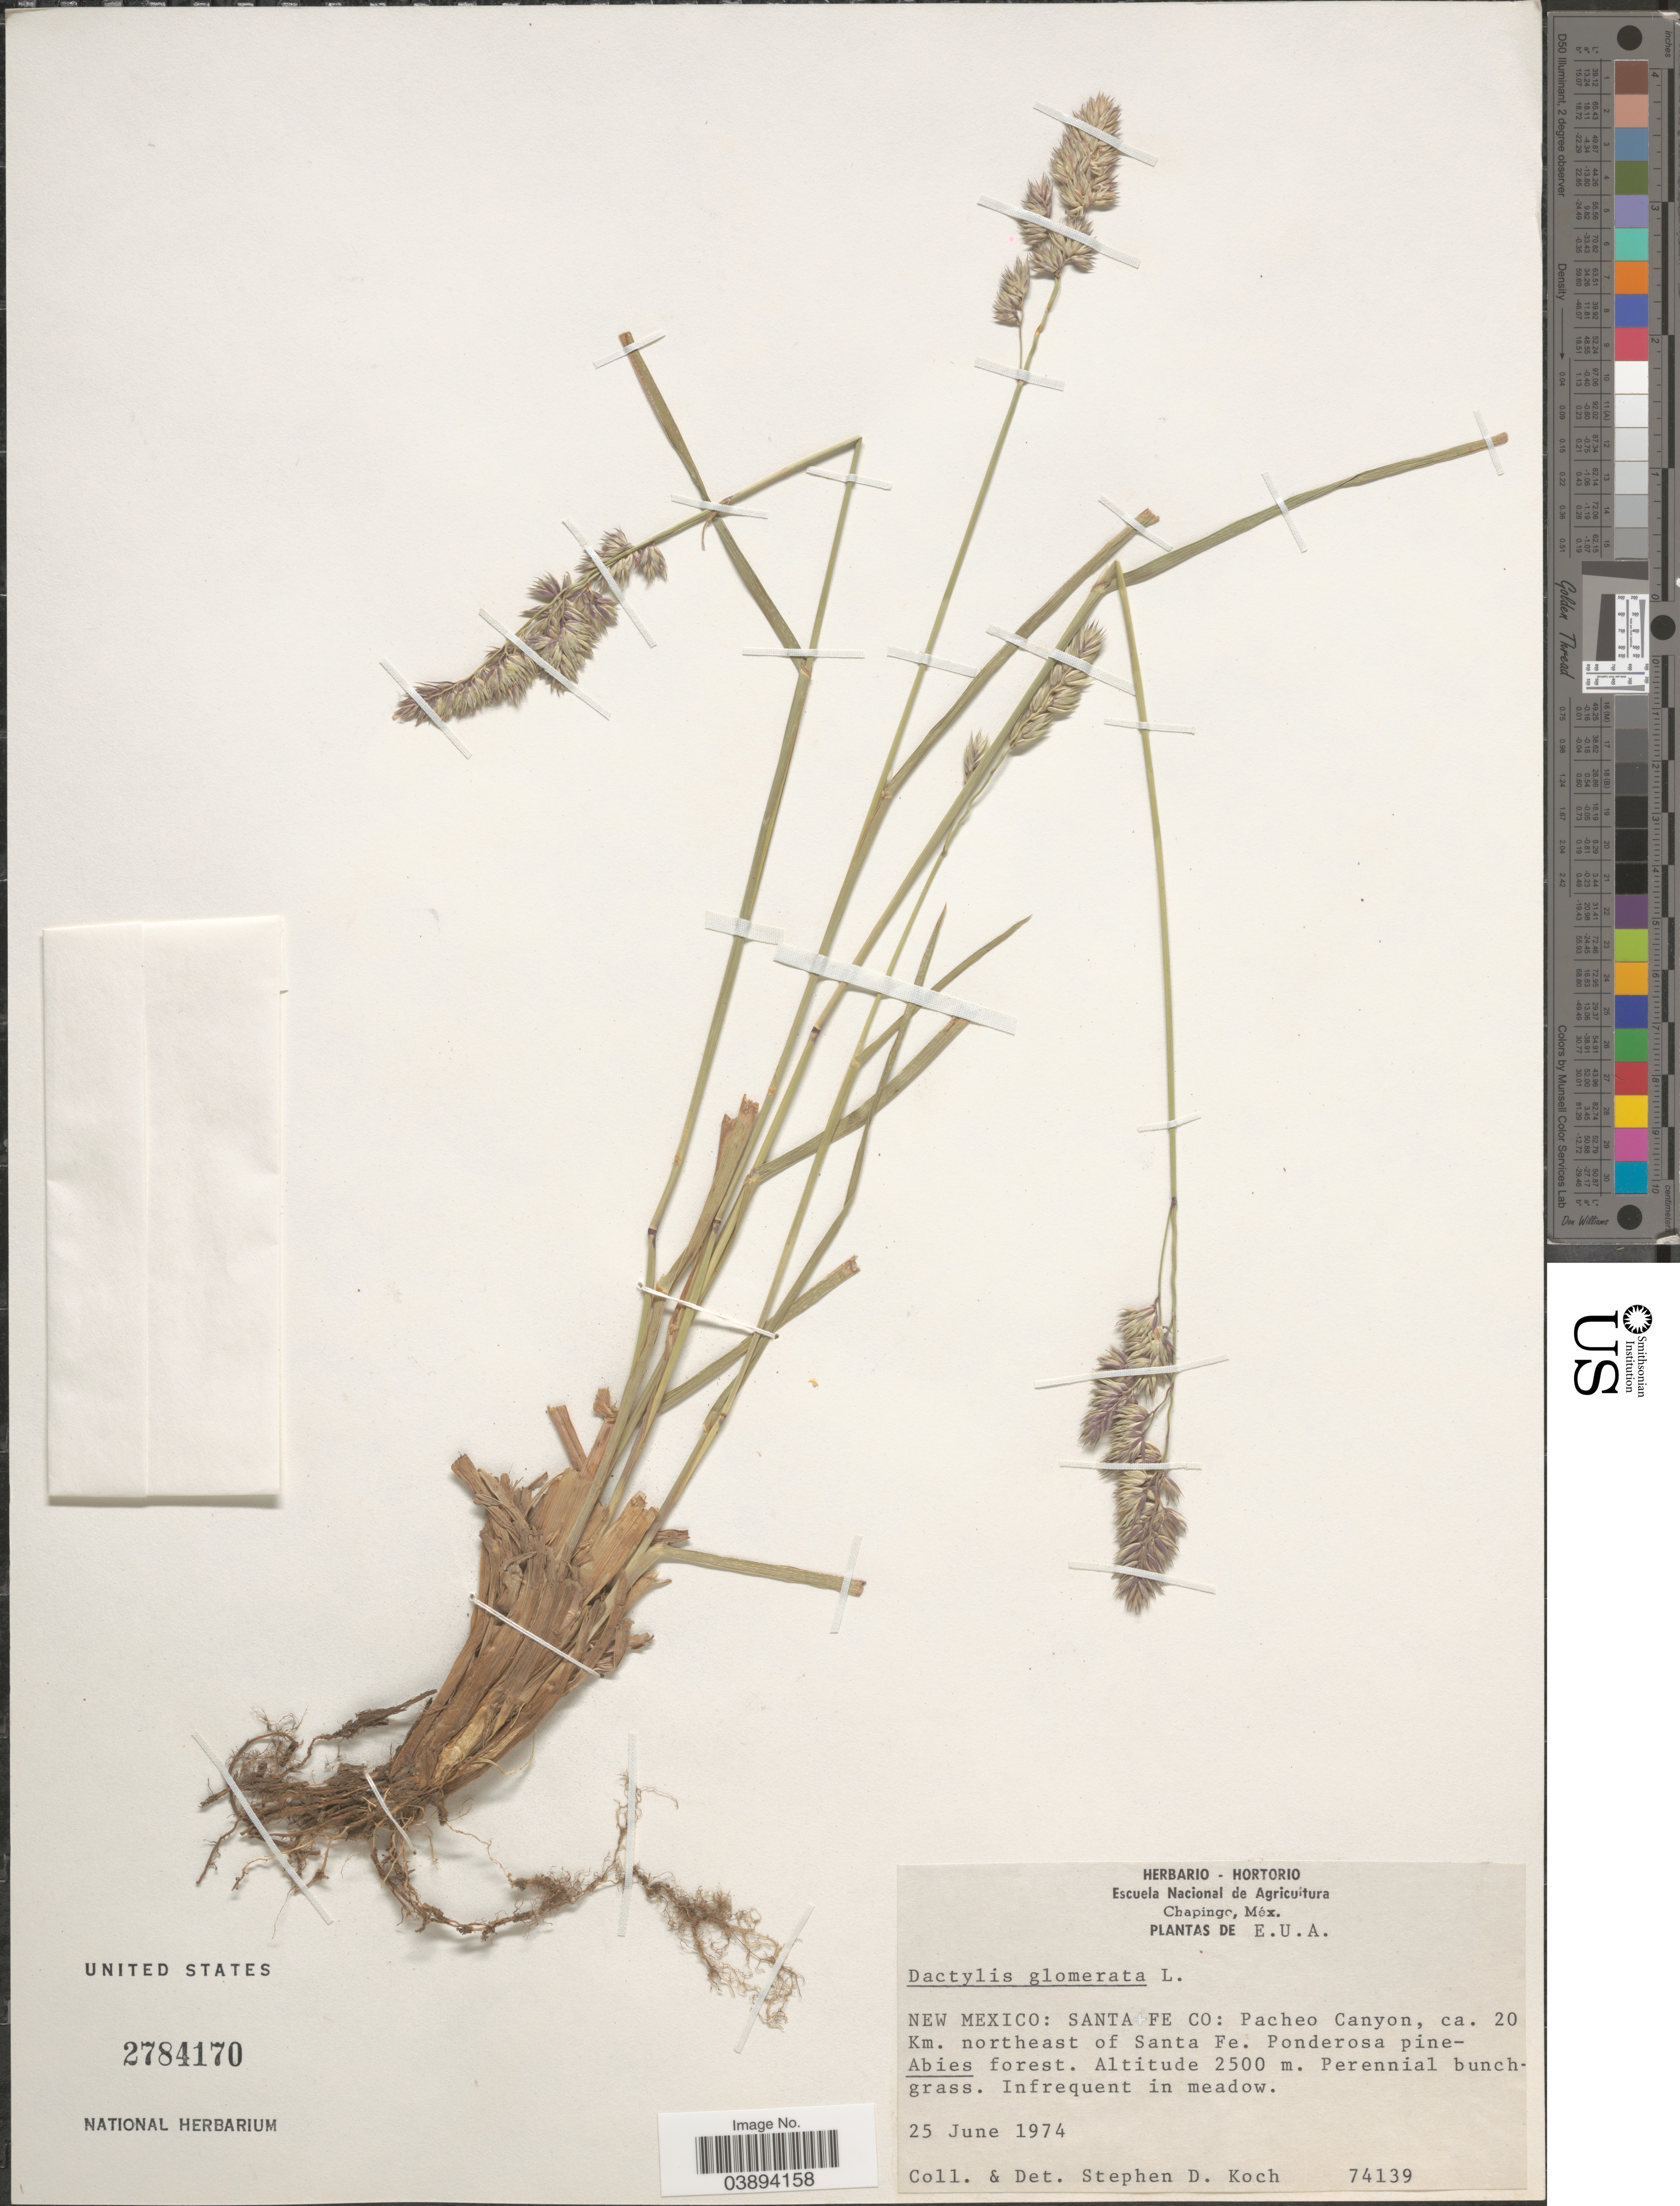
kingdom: Plantae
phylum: Tracheophyta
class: Liliopsida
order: Poales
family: Poaceae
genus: Dactylis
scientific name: Dactylis glomerata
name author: L.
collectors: S. D. Koch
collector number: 74139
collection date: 1974-06-25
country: United States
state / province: New Mexico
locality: Santa Fe Co: Pacheo Canyon, ca. 20 Km. northeast of Santa Fe.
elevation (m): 2500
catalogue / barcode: US 2784170